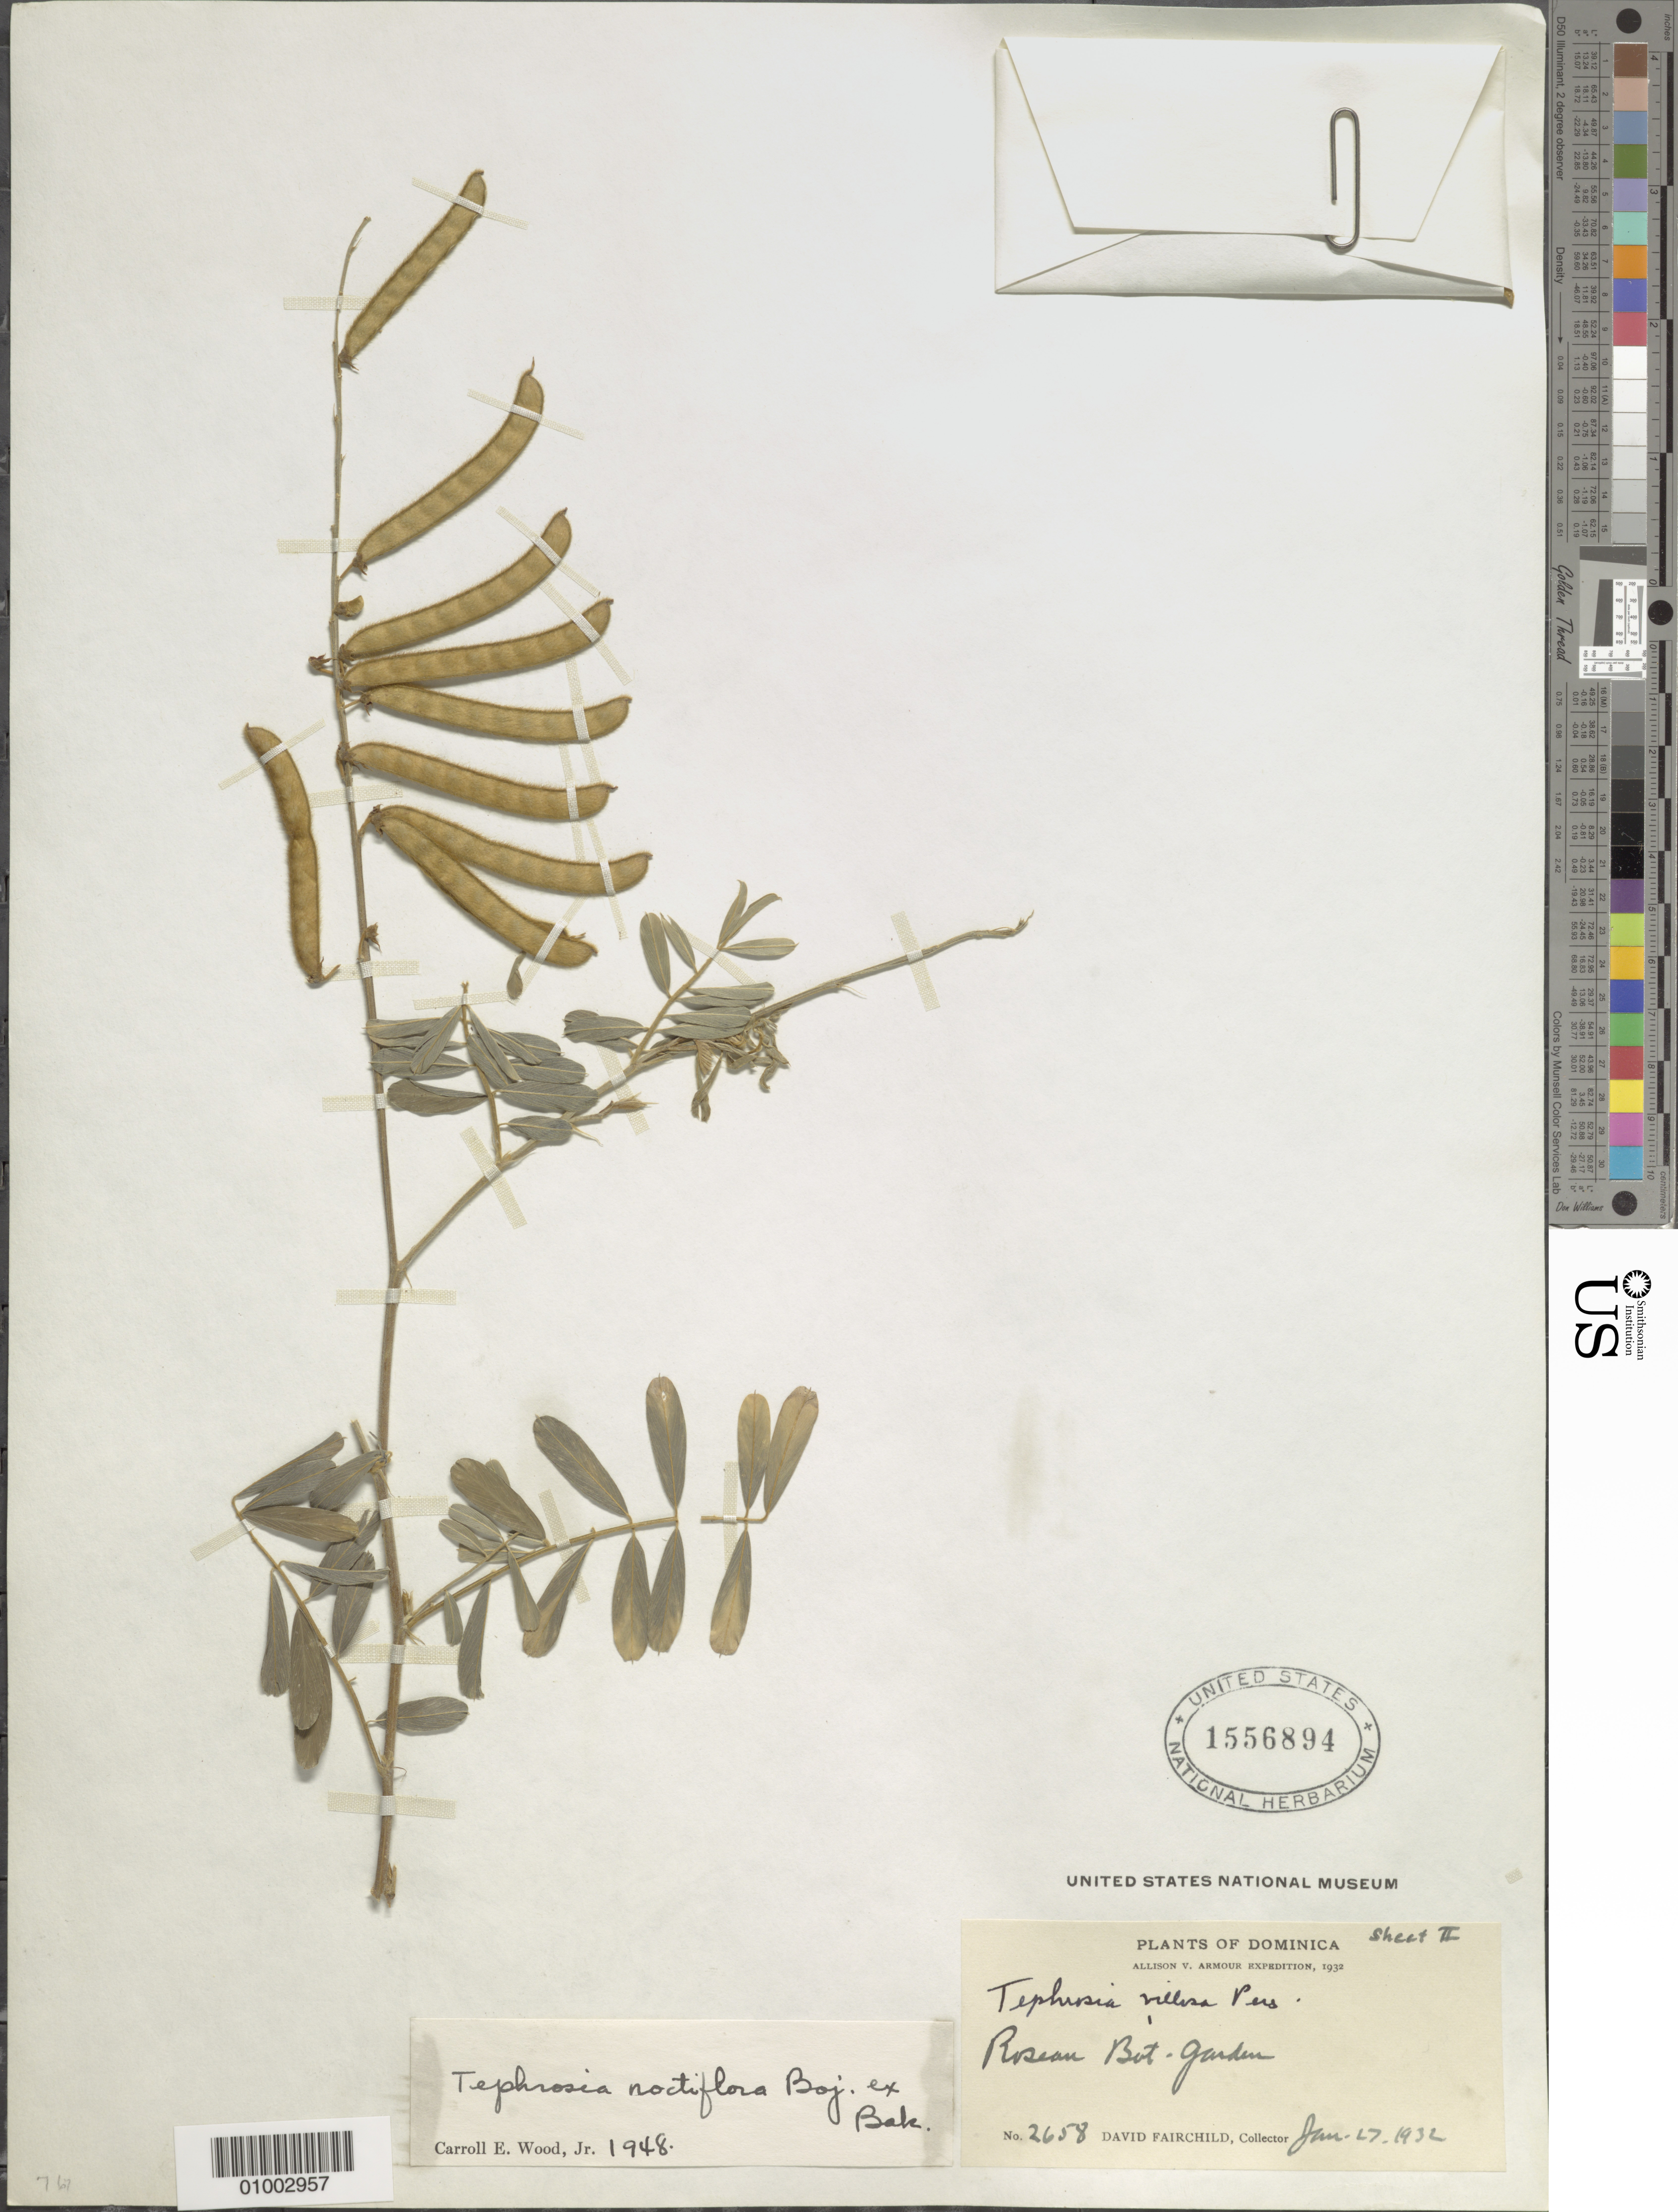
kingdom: Plantae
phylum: Tracheophyta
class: Magnoliopsida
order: Fabales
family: Fabaceae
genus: Tephrosia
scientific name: Tephrosia noctiflora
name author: Bojer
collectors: D. Fairchild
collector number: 2658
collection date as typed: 27 Jan 1932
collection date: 1932-01-27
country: Dominica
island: Dominica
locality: Roseau Botanical Garden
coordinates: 0 N, 0 E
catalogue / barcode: US 1556894